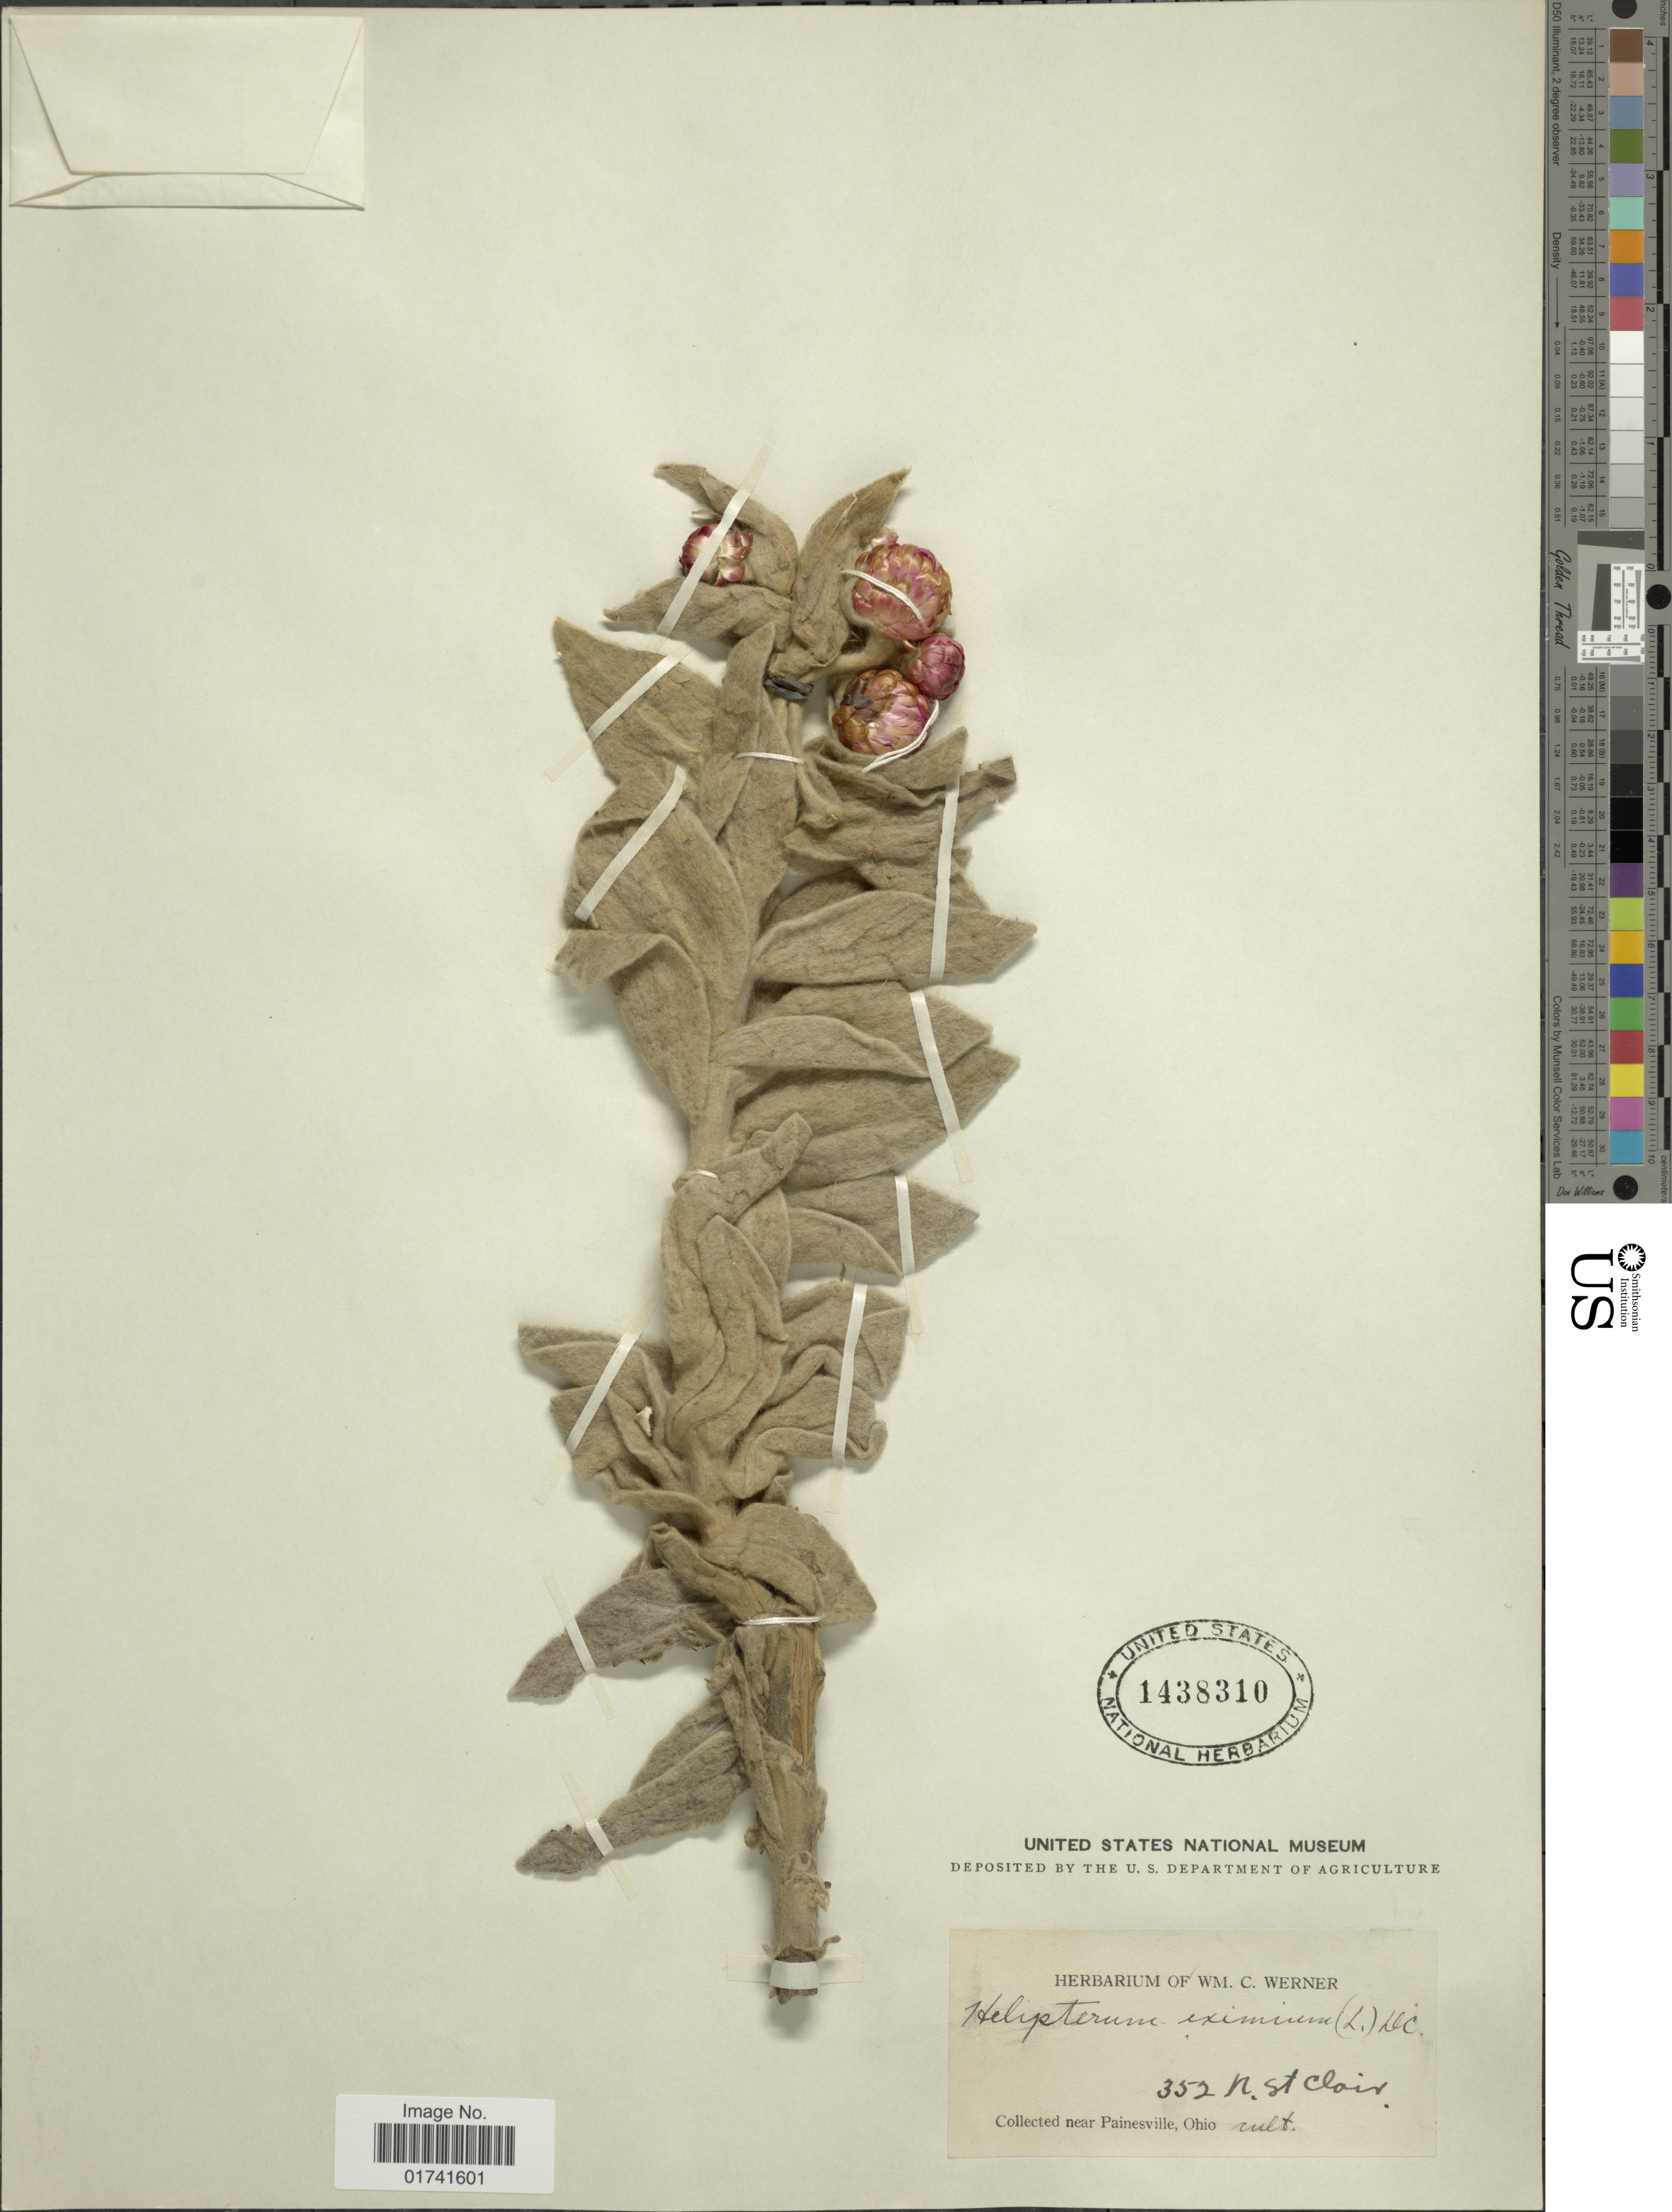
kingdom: Plantae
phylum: Tracheophyta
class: Magnoliopsida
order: Asterales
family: Asteraceae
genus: Helipterum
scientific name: Helipterum eximium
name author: (L.) DC.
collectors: ex herb. Wm. C. Werner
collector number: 352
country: United States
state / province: Ohio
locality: Near Painesville, 352 N. St. Clair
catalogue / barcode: US 1438310